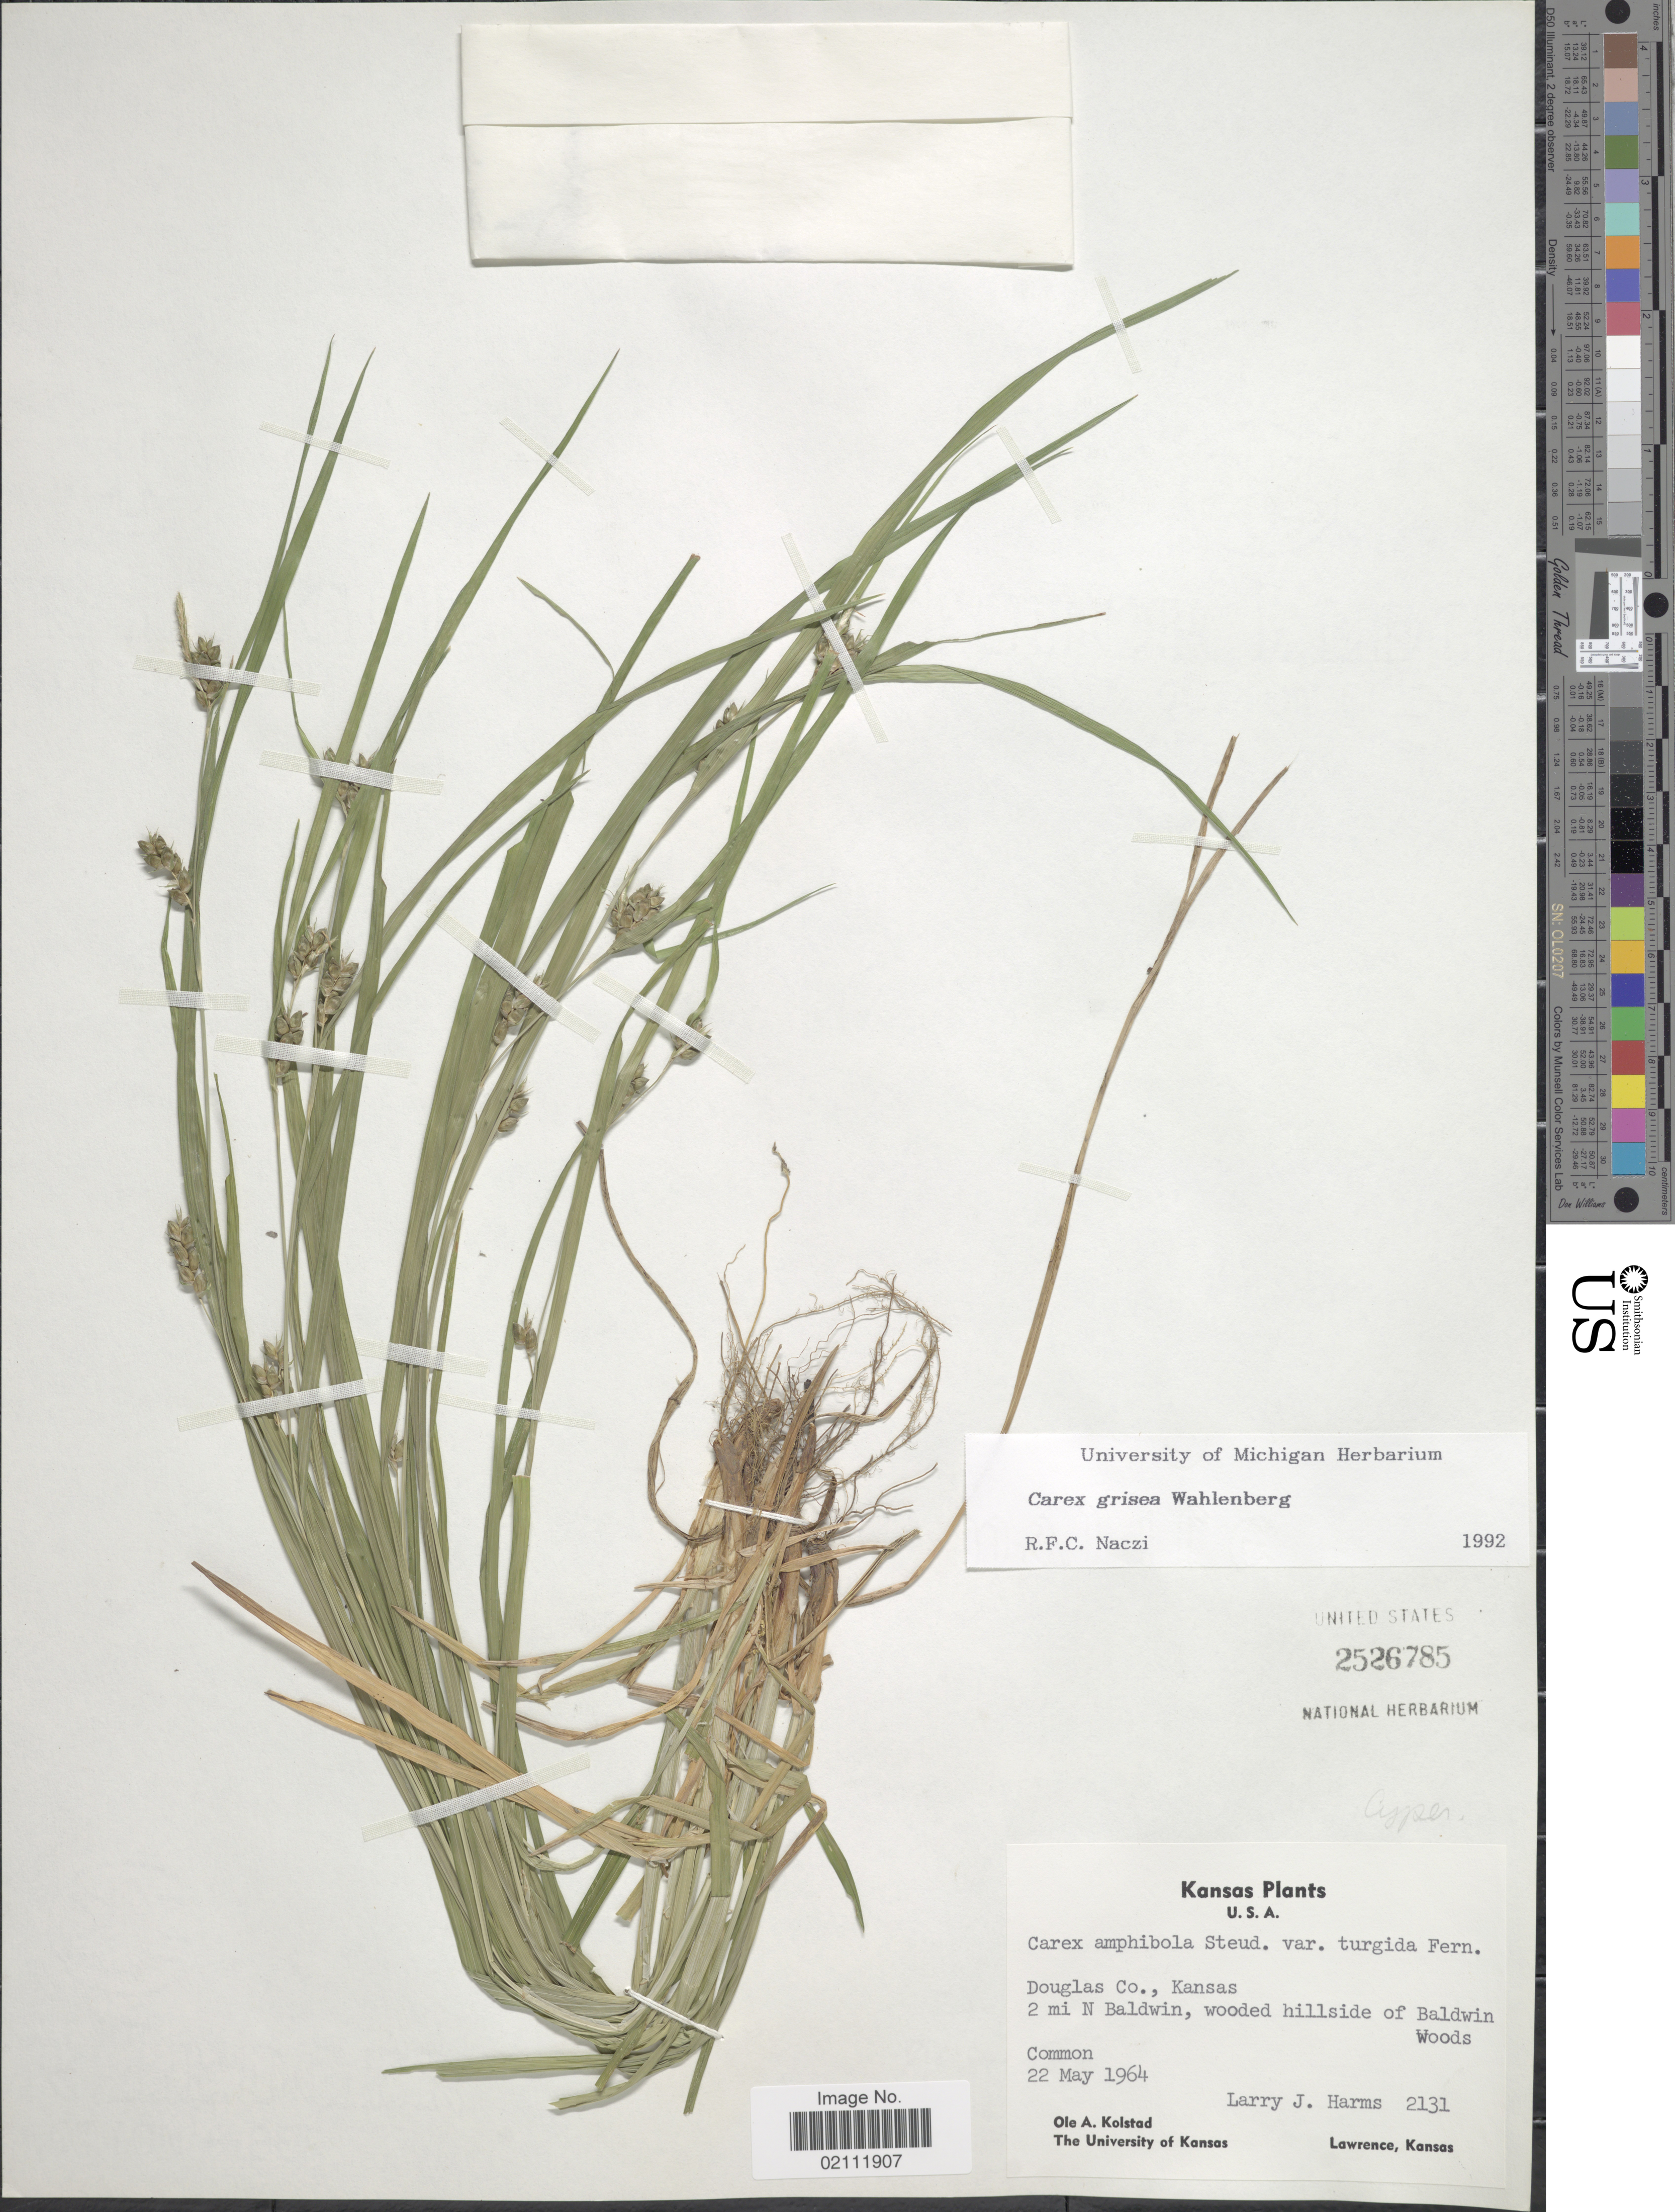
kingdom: Plantae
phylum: Tracheophyta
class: Liliopsida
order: Poales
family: Cyperaceae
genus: Carex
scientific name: Carex grisea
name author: Wahlenb.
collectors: O. Kolstad & L. Harms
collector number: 2131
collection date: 1964-05-22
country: United States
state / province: Kansas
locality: Douglas Co., 2 mi N Baldwin, wooded hillside of Baldwin Woods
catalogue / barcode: US 2526785